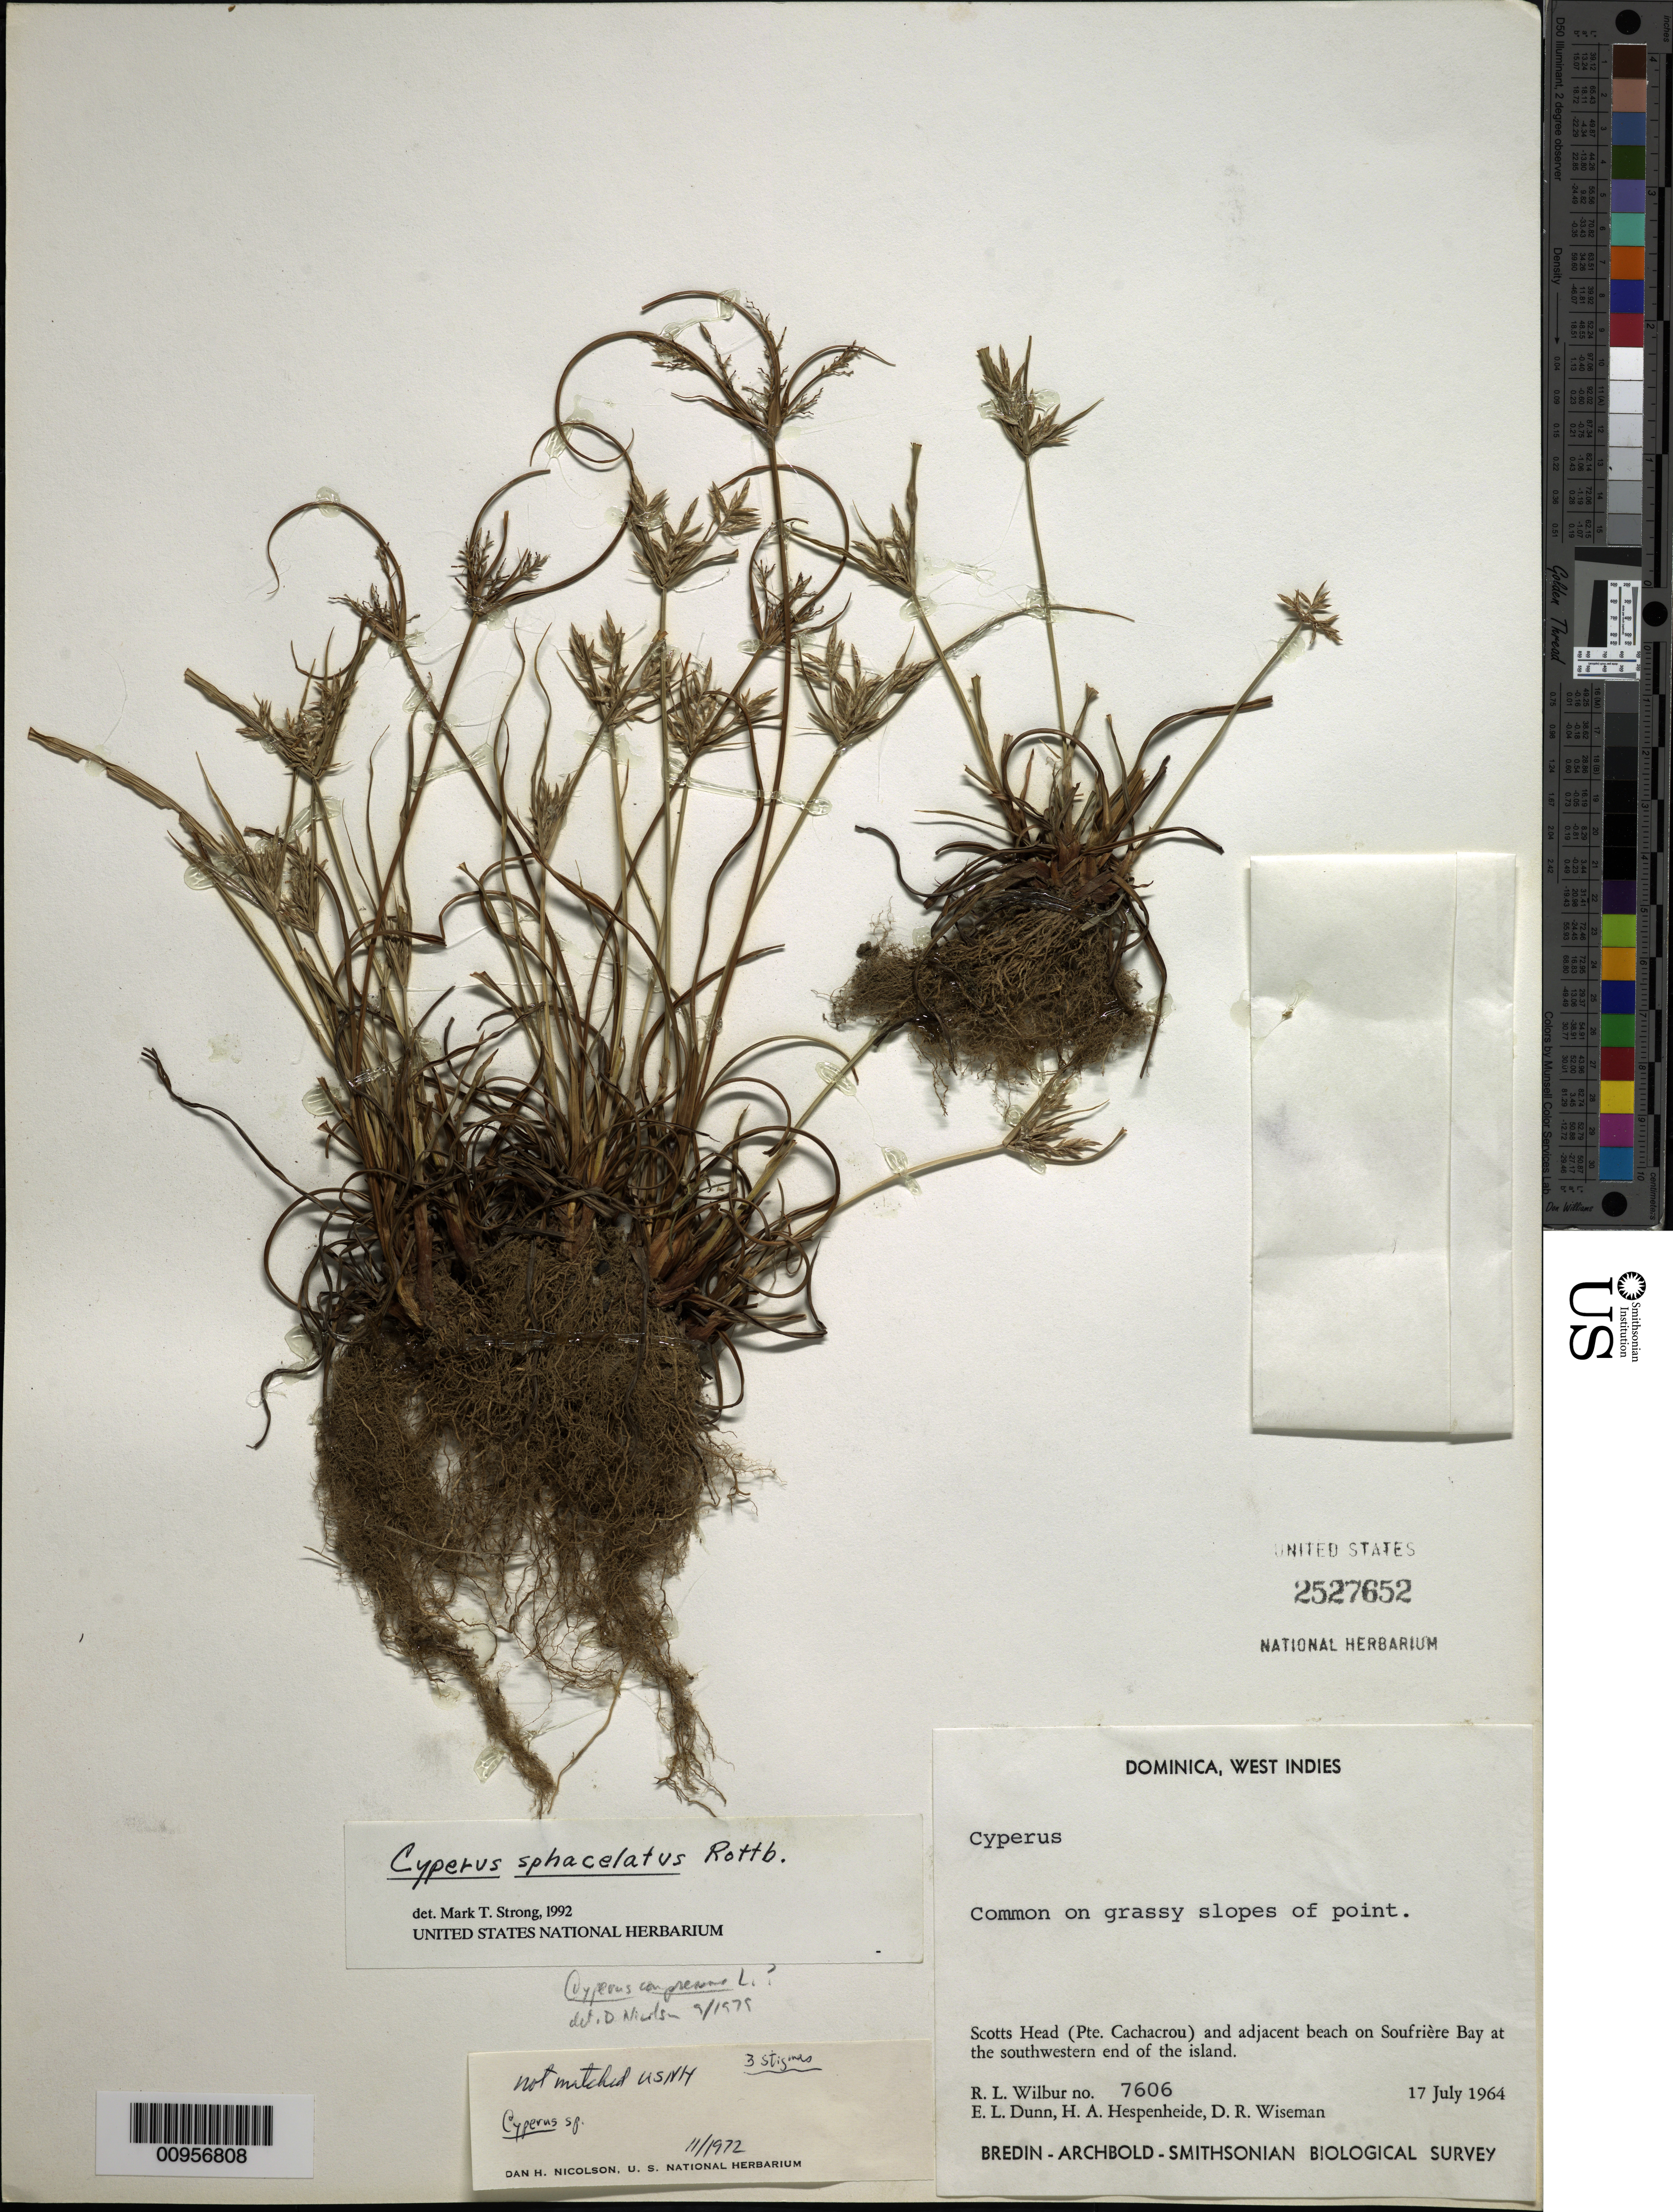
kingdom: Plantae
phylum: Tracheophyta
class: Liliopsida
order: Poales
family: Cyperaceae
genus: Cyperus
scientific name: Cyperus sphacelatus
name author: Rottb.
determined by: Strong, M. T., (US), Smithsonian Institution - National Museum of Natural History (UNITED STATES)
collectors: R. L. Wilbur, E. Dunn, H. A. Hespenheide & D. R. Wiseman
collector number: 7606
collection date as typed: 17 Jul 1964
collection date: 1964-07-17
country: Dominica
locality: Scotts Head (Pte. Cachacrou) and adjacent beach on Soufrière Bay at the southwestern end of the island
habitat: On grassy slopes of point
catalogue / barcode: US 2527652